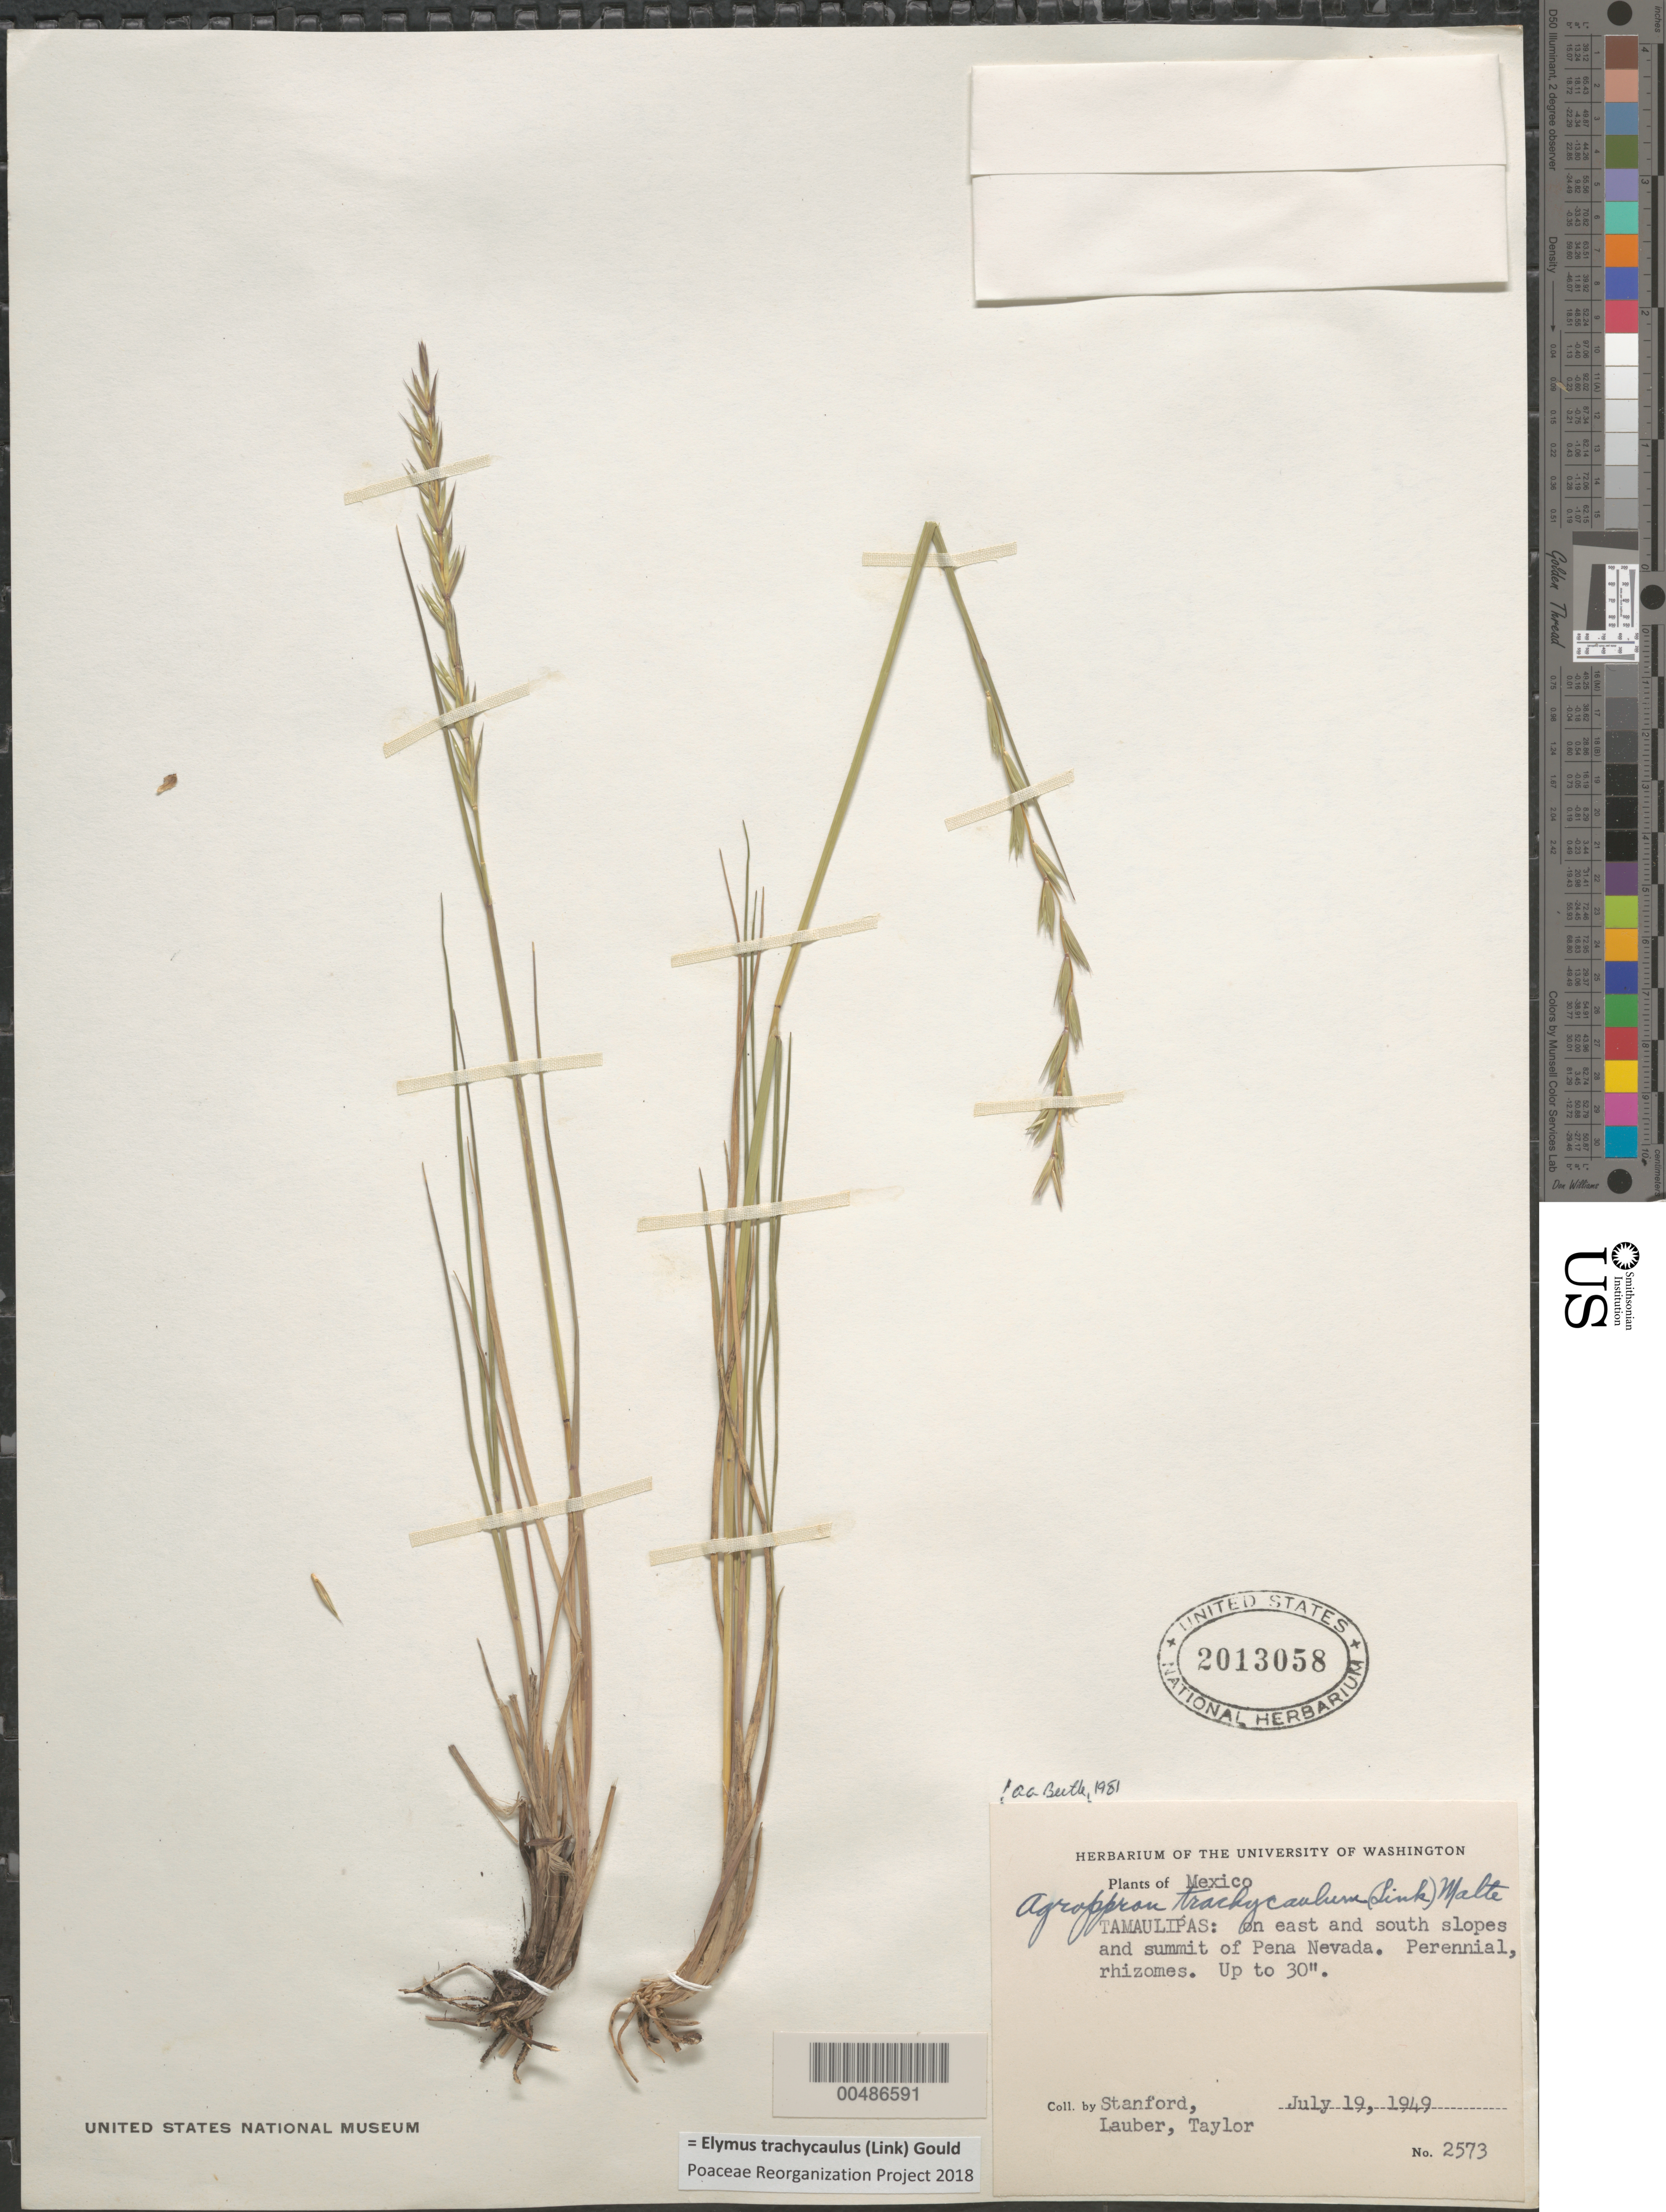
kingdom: Plantae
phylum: Tracheophyta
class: Liliopsida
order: Poales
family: Poaceae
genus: Elymus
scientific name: Elymus trachycaulus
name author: (Link) Gould ex Shinners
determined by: Poaceae Reorganization Project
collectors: -. Stanford, Lauber, -- & -- Taylor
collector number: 2573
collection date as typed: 19 Jul 1949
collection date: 1949-07-19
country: Mexico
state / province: Tamaulipas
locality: on E & S slopes & summit of Pena Nevada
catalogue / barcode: US 2013058